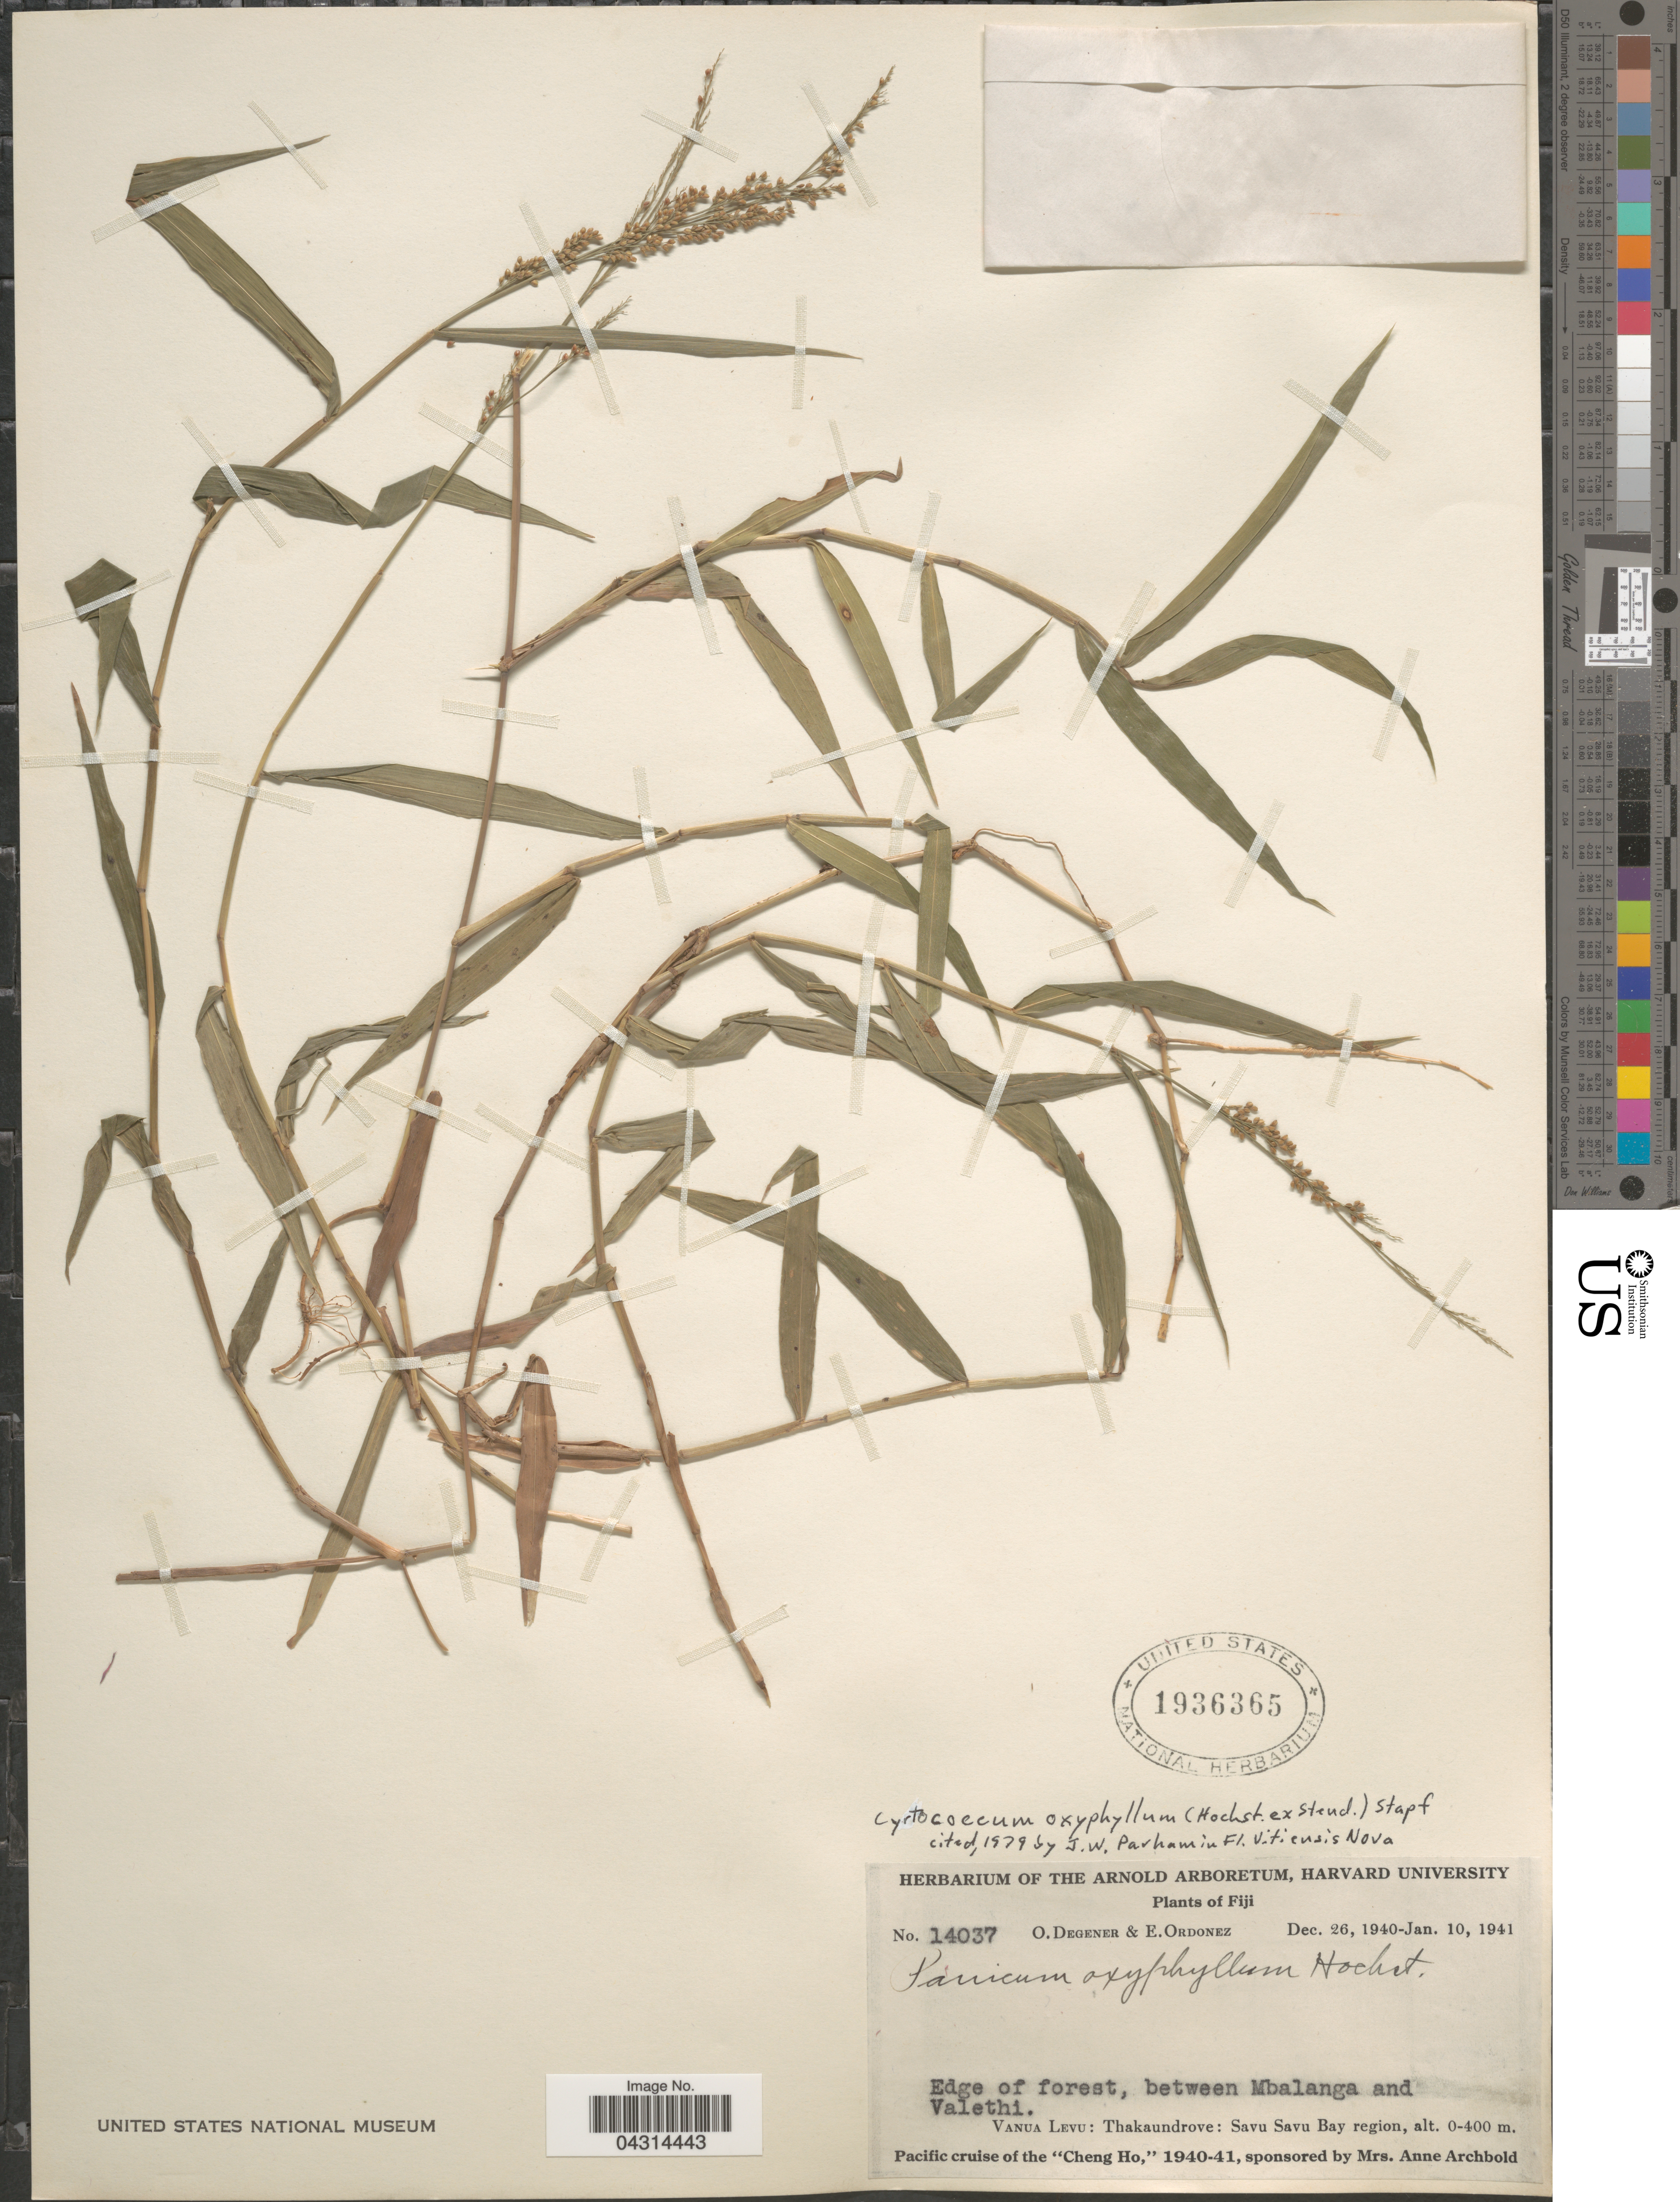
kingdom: Plantae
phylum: Tracheophyta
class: Liliopsida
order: Poales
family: Poaceae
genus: Cyrtococcum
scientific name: Cyrtococcum oxyphyllum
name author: (Steud.) Stapf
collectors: O. Degener & E. Ordonez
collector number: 14037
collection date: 1940-12-26/1941-01-10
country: Fiji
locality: Edge of forest, between Mbalanga and Valethi. Vanau Levu: Thakaundrove: Savu Savu Bay region.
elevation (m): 0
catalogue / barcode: US 1936365